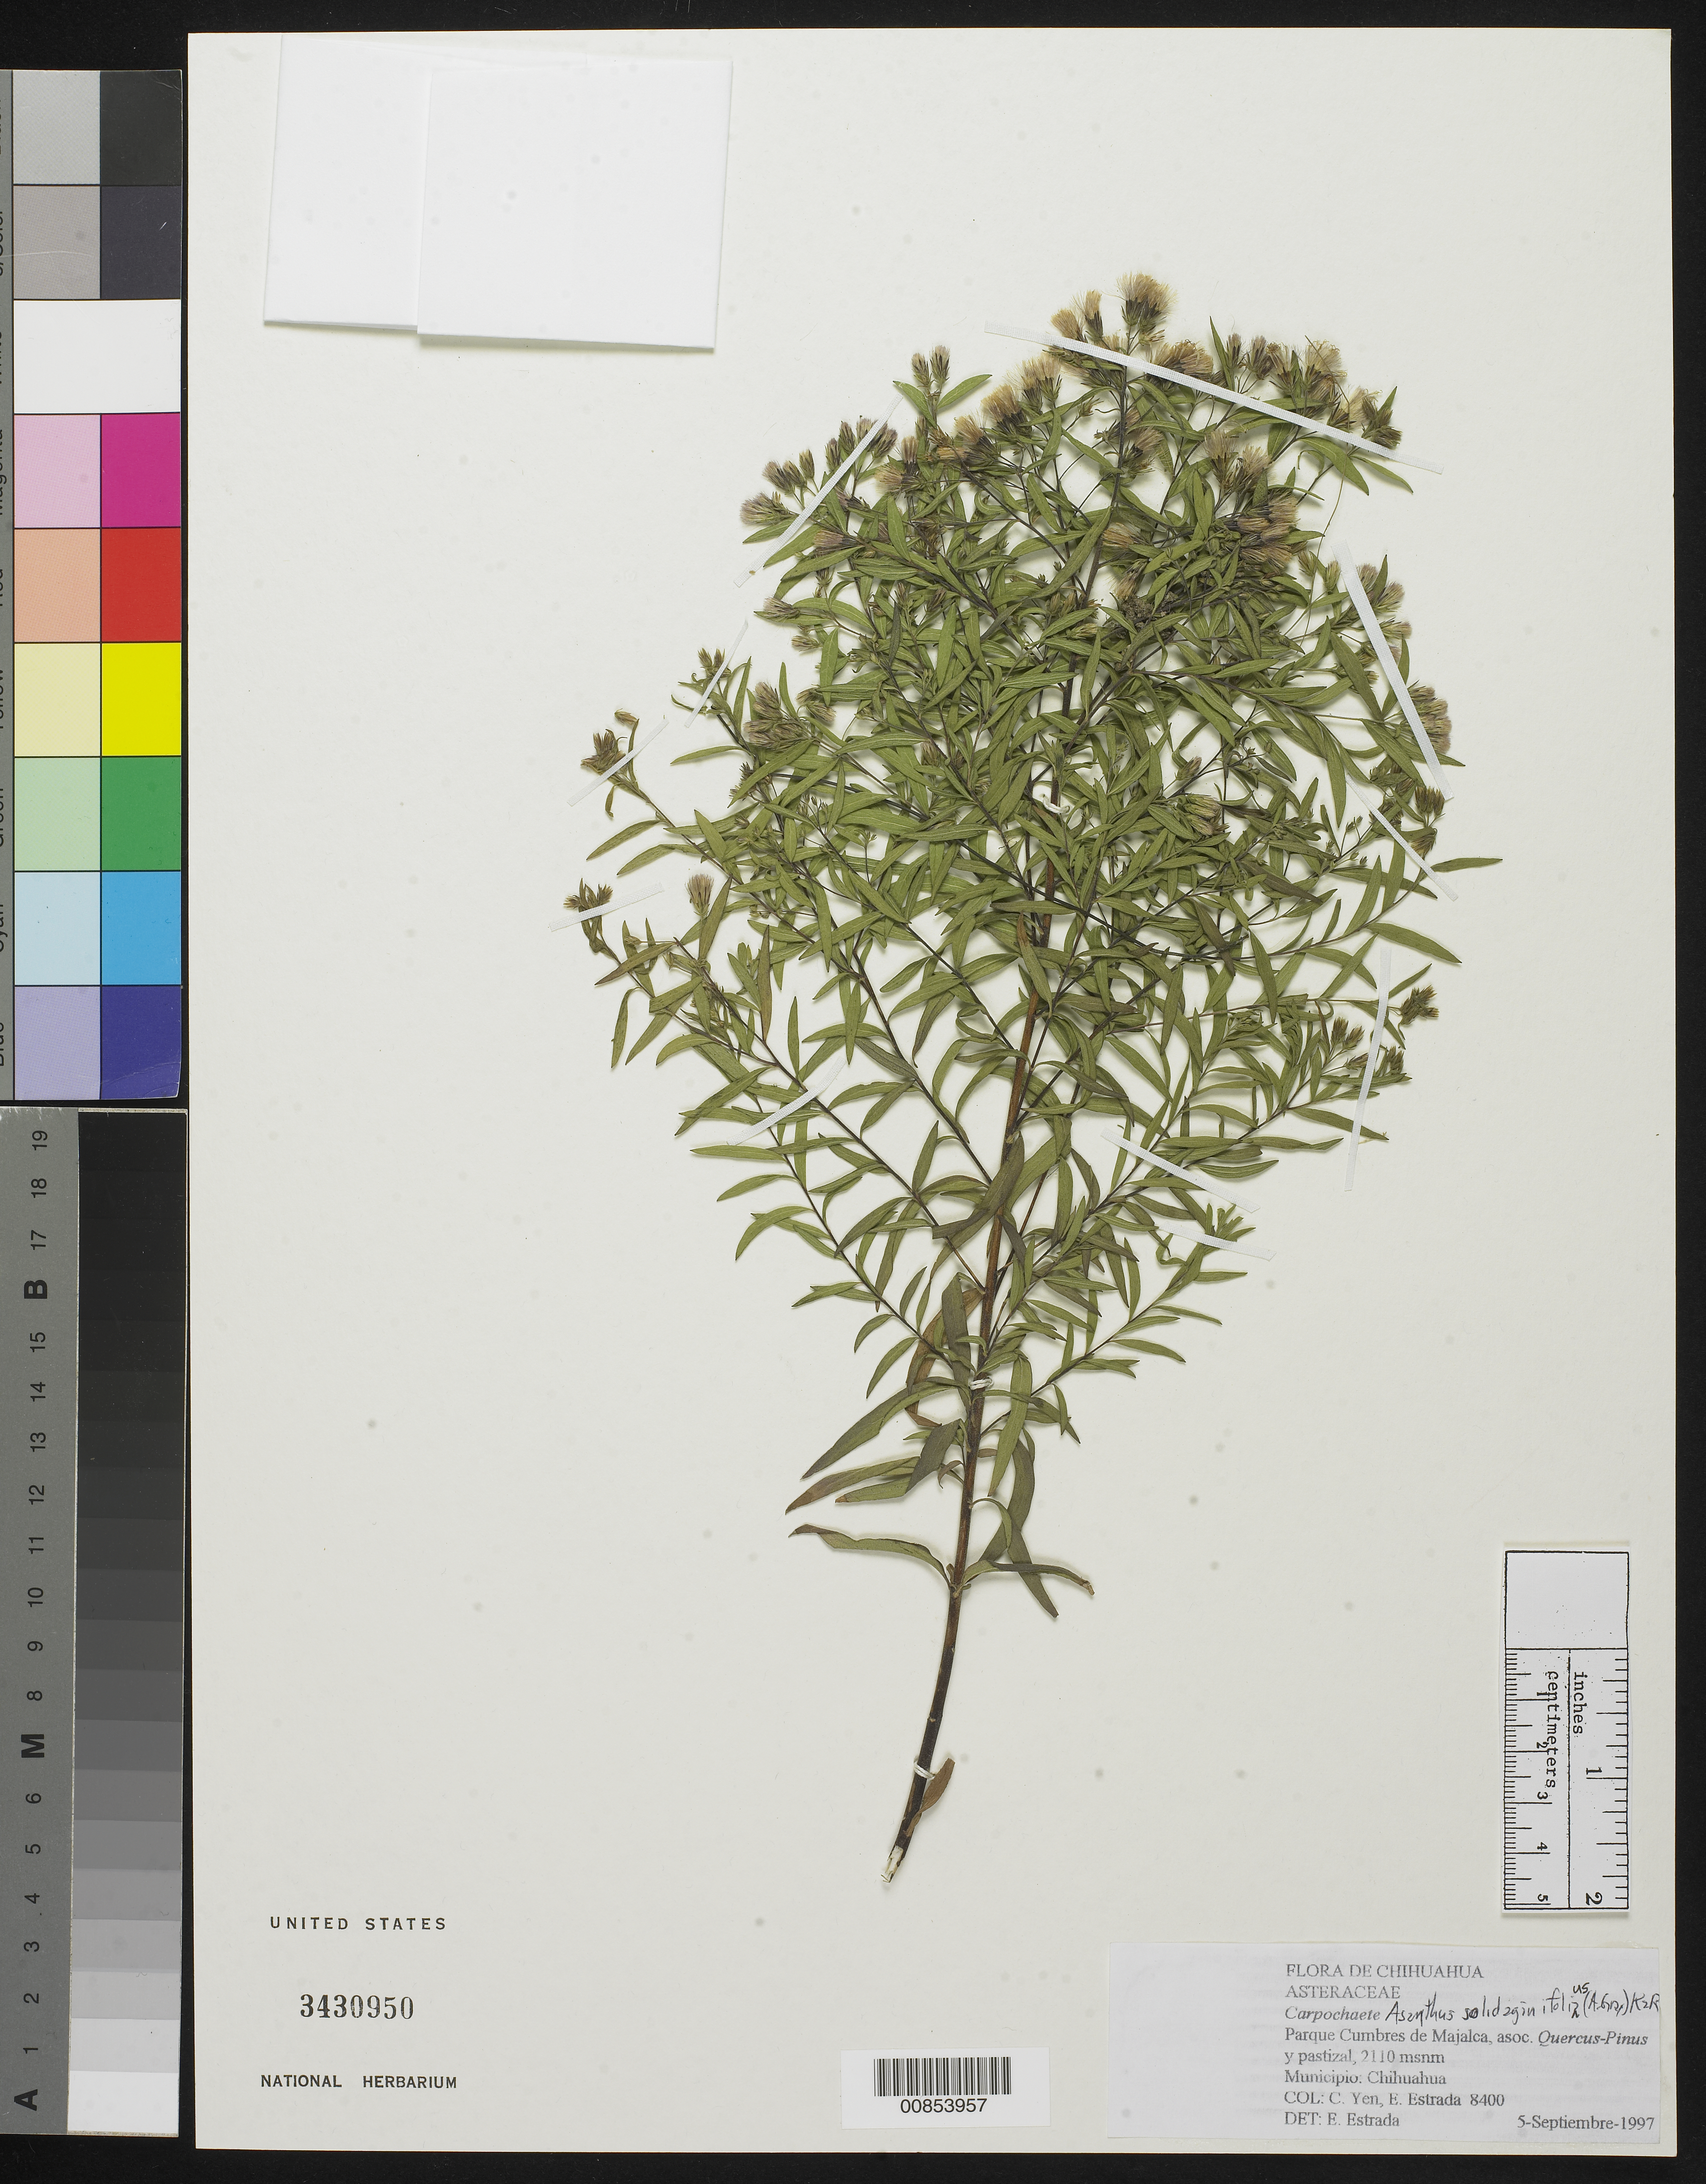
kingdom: Plantae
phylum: Tracheophyta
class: Magnoliopsida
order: Asterales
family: Asteraceae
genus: Asanthus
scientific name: Asanthus solidaginifolius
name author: (A. Gray) R.M. King & H. Rob.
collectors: Y. C. Yang & E. Estrada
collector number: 8400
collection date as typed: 05 Sep 1997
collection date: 1997-09-05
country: Mexico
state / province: Chihuahua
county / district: Chihuahua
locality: Parque Cumbres de Majalca.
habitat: Asoc. Quercus-Pinus y pastizal.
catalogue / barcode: US 3430950